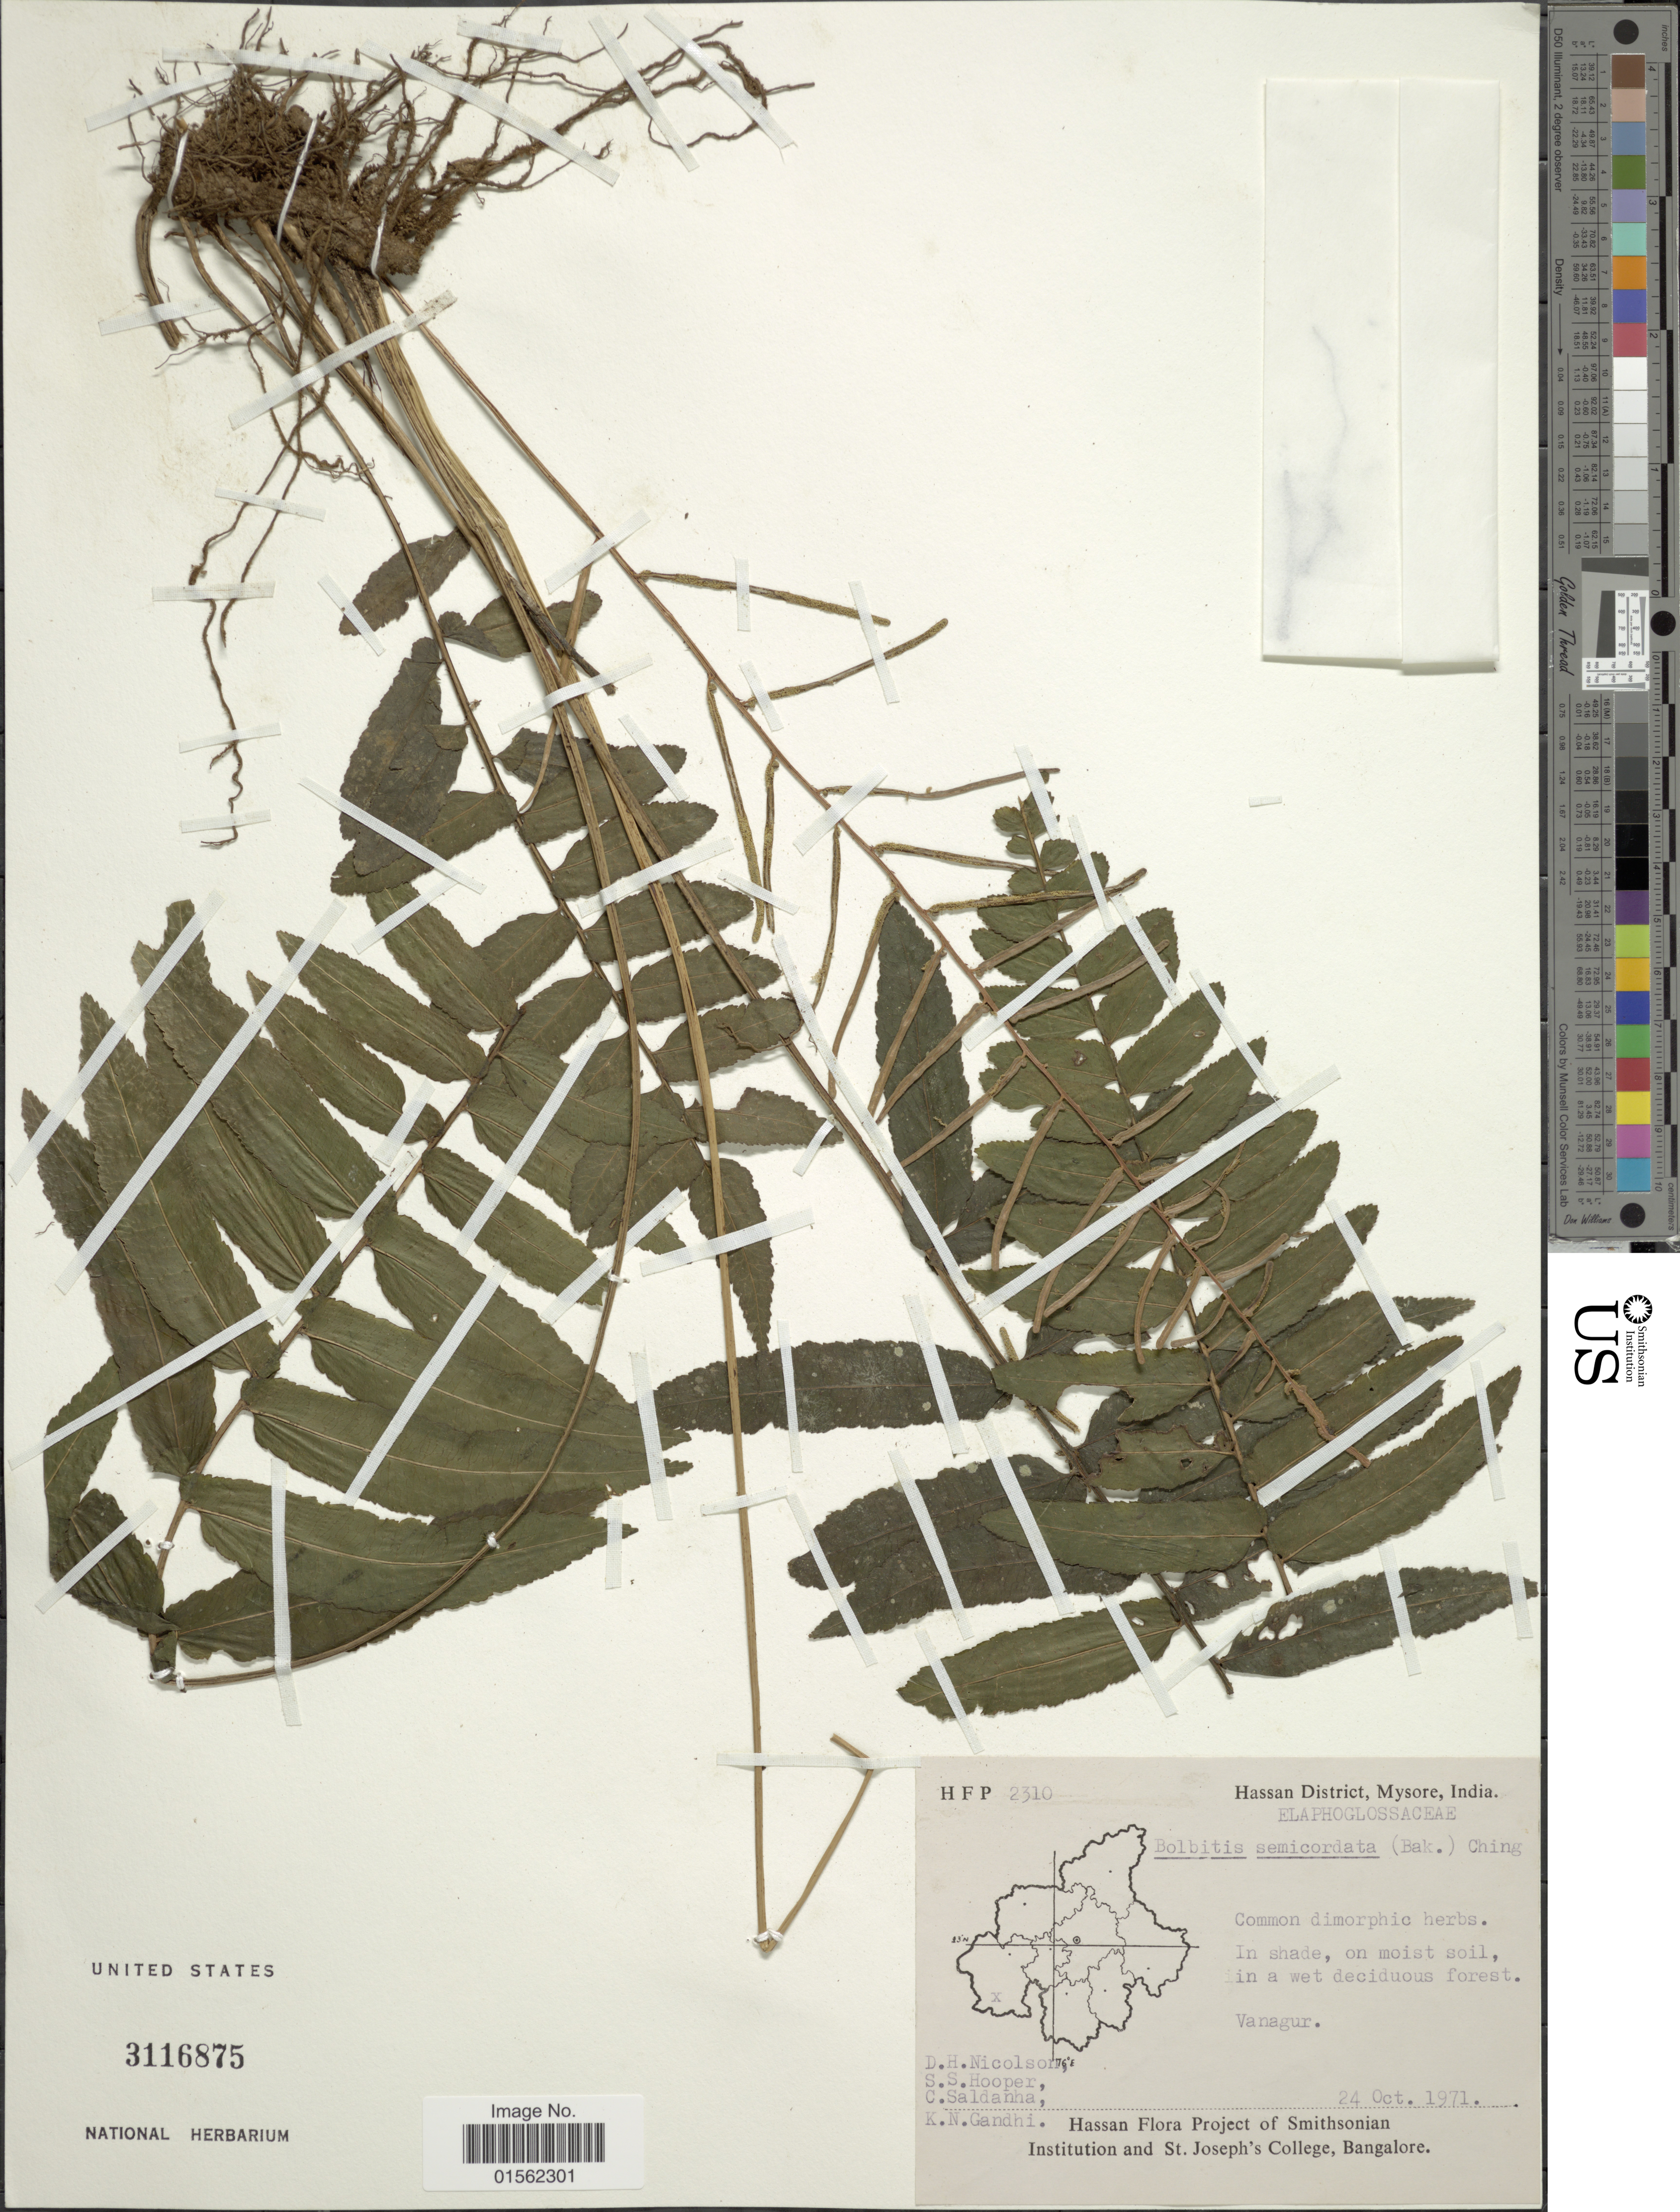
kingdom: Plantae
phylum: Tracheophyta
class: Polypodiopsida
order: Polypodiales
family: Dryopteridaceae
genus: Bolbitis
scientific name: Bolbitis semicordata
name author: (Baker) Ching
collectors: D. H. Nicolson, S. S. Hooper, C. Saldanha & K. N. Gandhi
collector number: HFP2310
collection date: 1971-10-24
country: India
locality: Hassan District, Mysore, Vanagur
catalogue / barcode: US 3116875